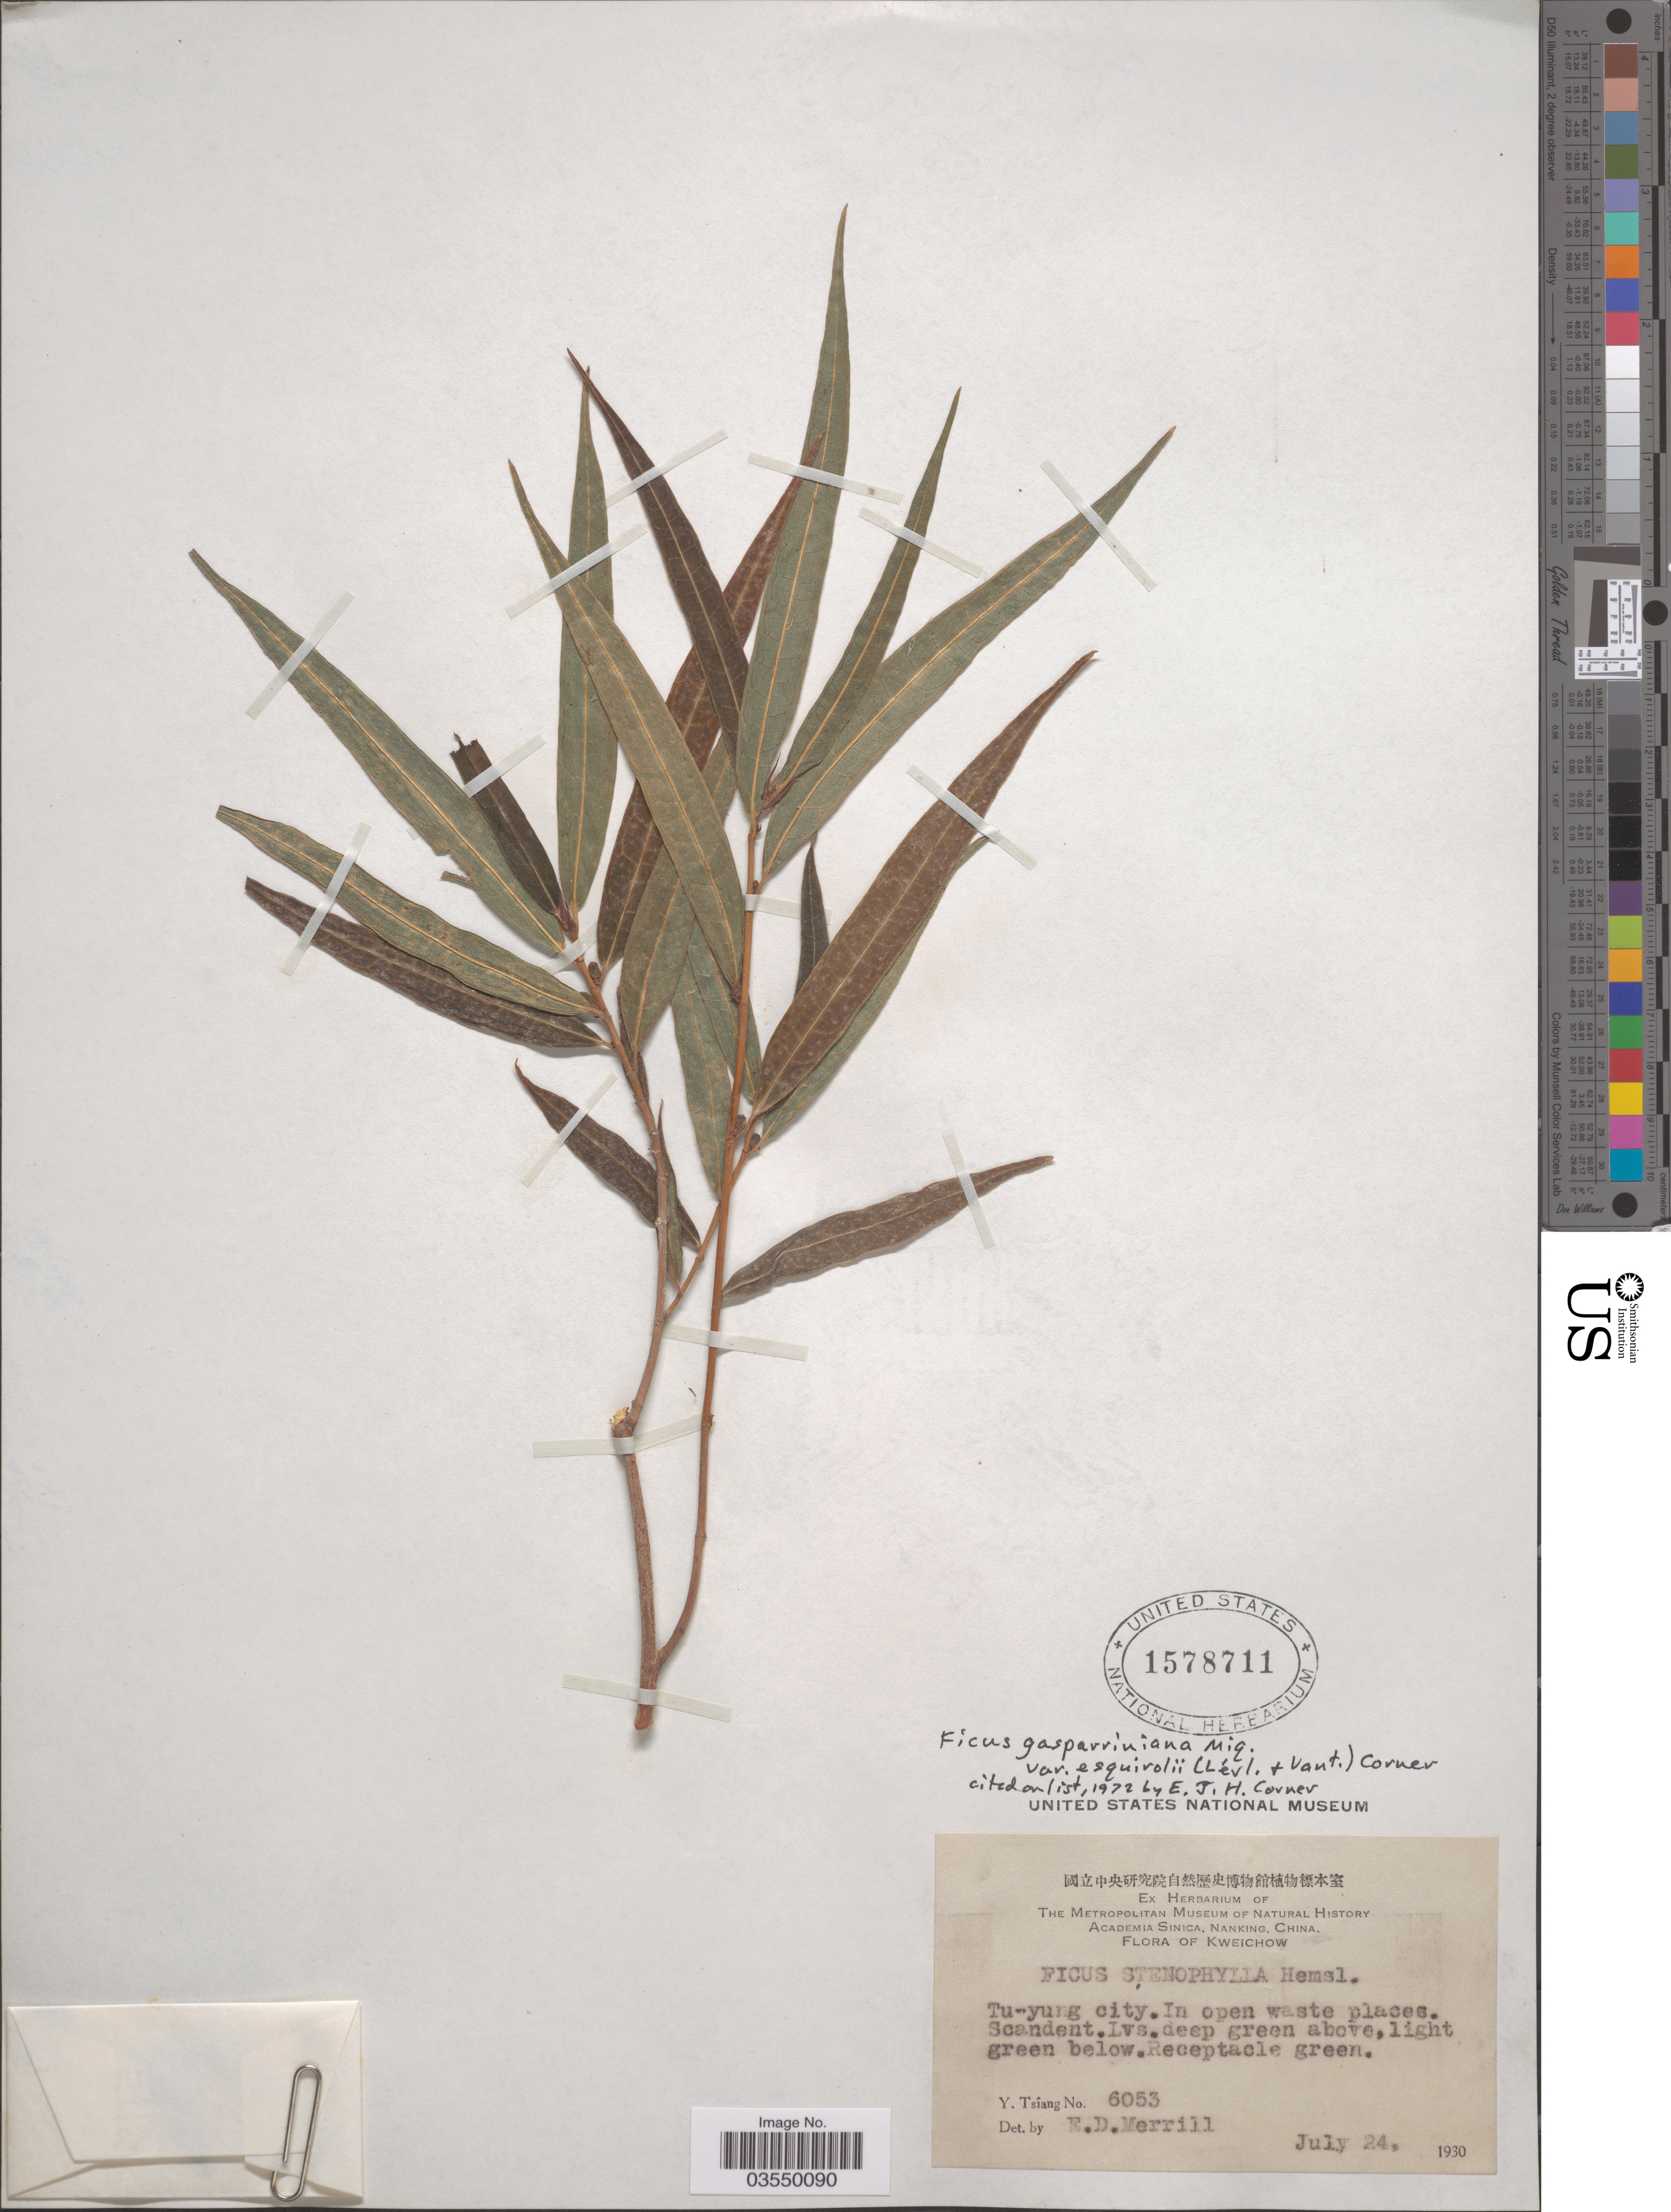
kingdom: Plantae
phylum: Tracheophyta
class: Magnoliopsida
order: Rosales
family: Moraceae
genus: Ficus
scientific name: Ficus gasparriniana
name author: Miq.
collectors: Y. Tsiang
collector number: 6053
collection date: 1930-07-24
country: China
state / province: Guizhou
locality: Kweichow, Tu-yung city.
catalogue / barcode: US 1578711